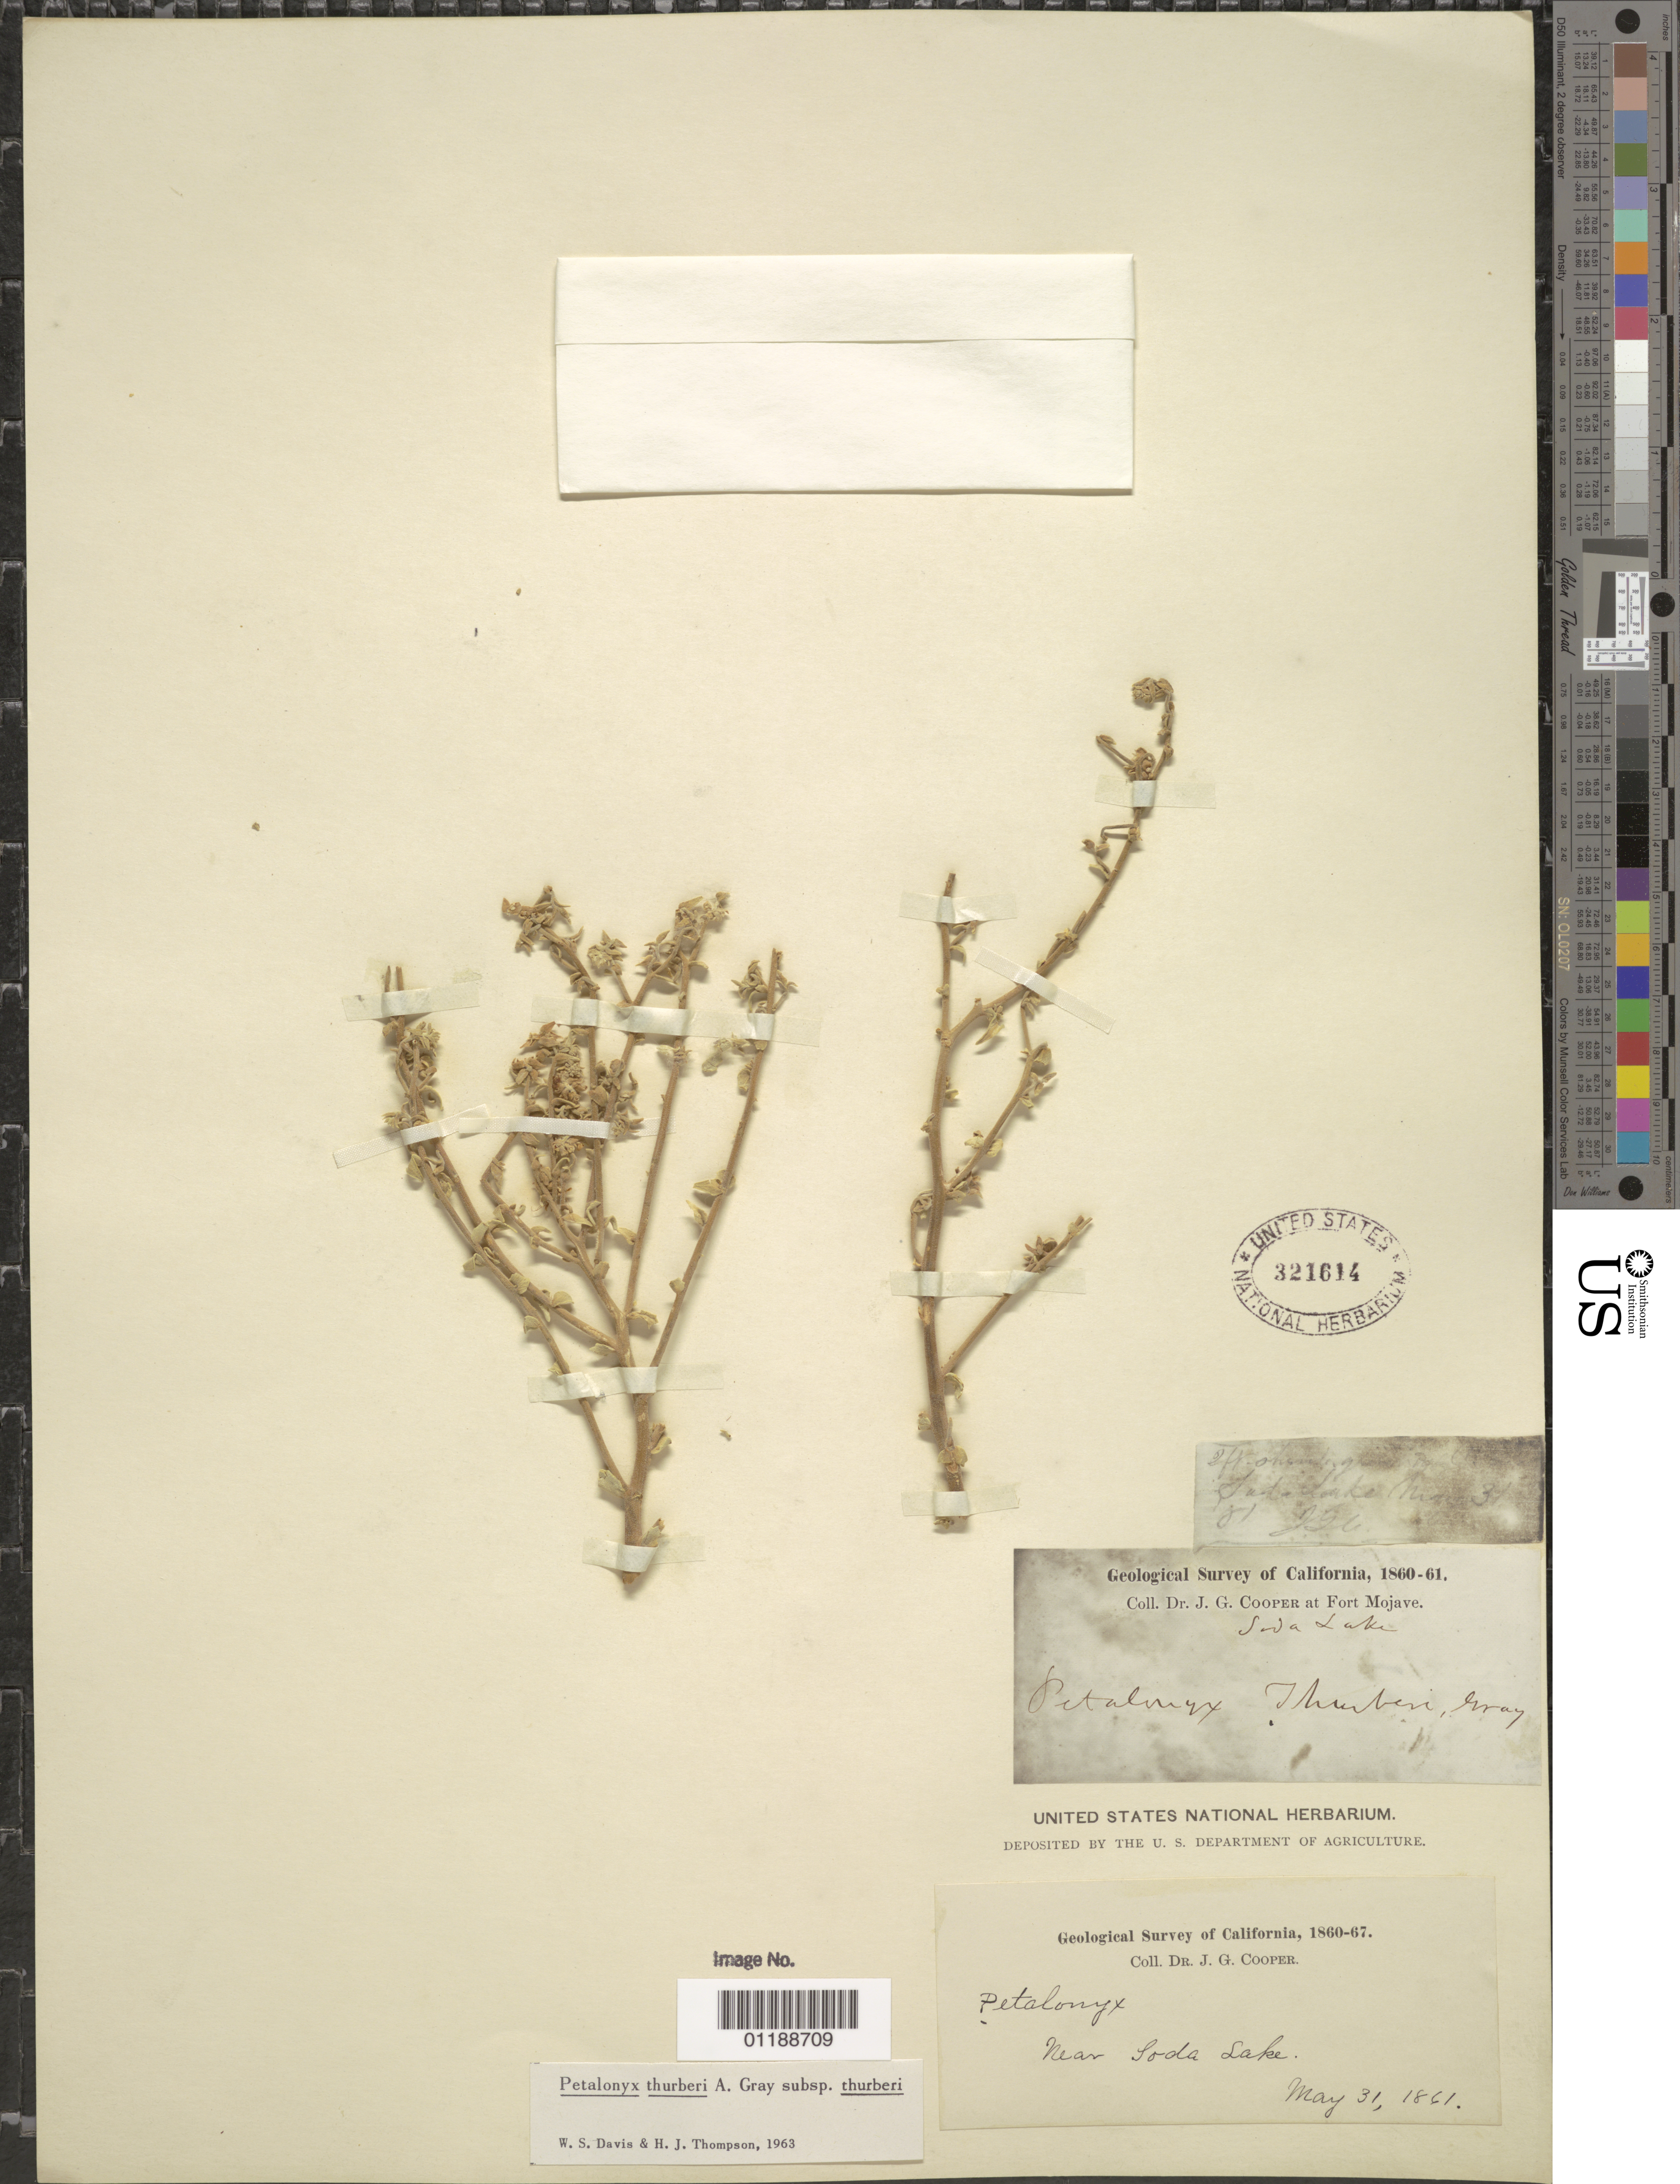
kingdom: Plantae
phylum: Tracheophyta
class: Magnoliopsida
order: Cornales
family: Loasaceae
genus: Petalonyx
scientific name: Petalonyx thurberi subsp. thurberi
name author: A. Gray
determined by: Davis, W. S.; Thompson, H. J.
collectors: J. G. Cooper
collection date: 1861-05-31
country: United States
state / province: California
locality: near Soda Lake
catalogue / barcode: US 321614